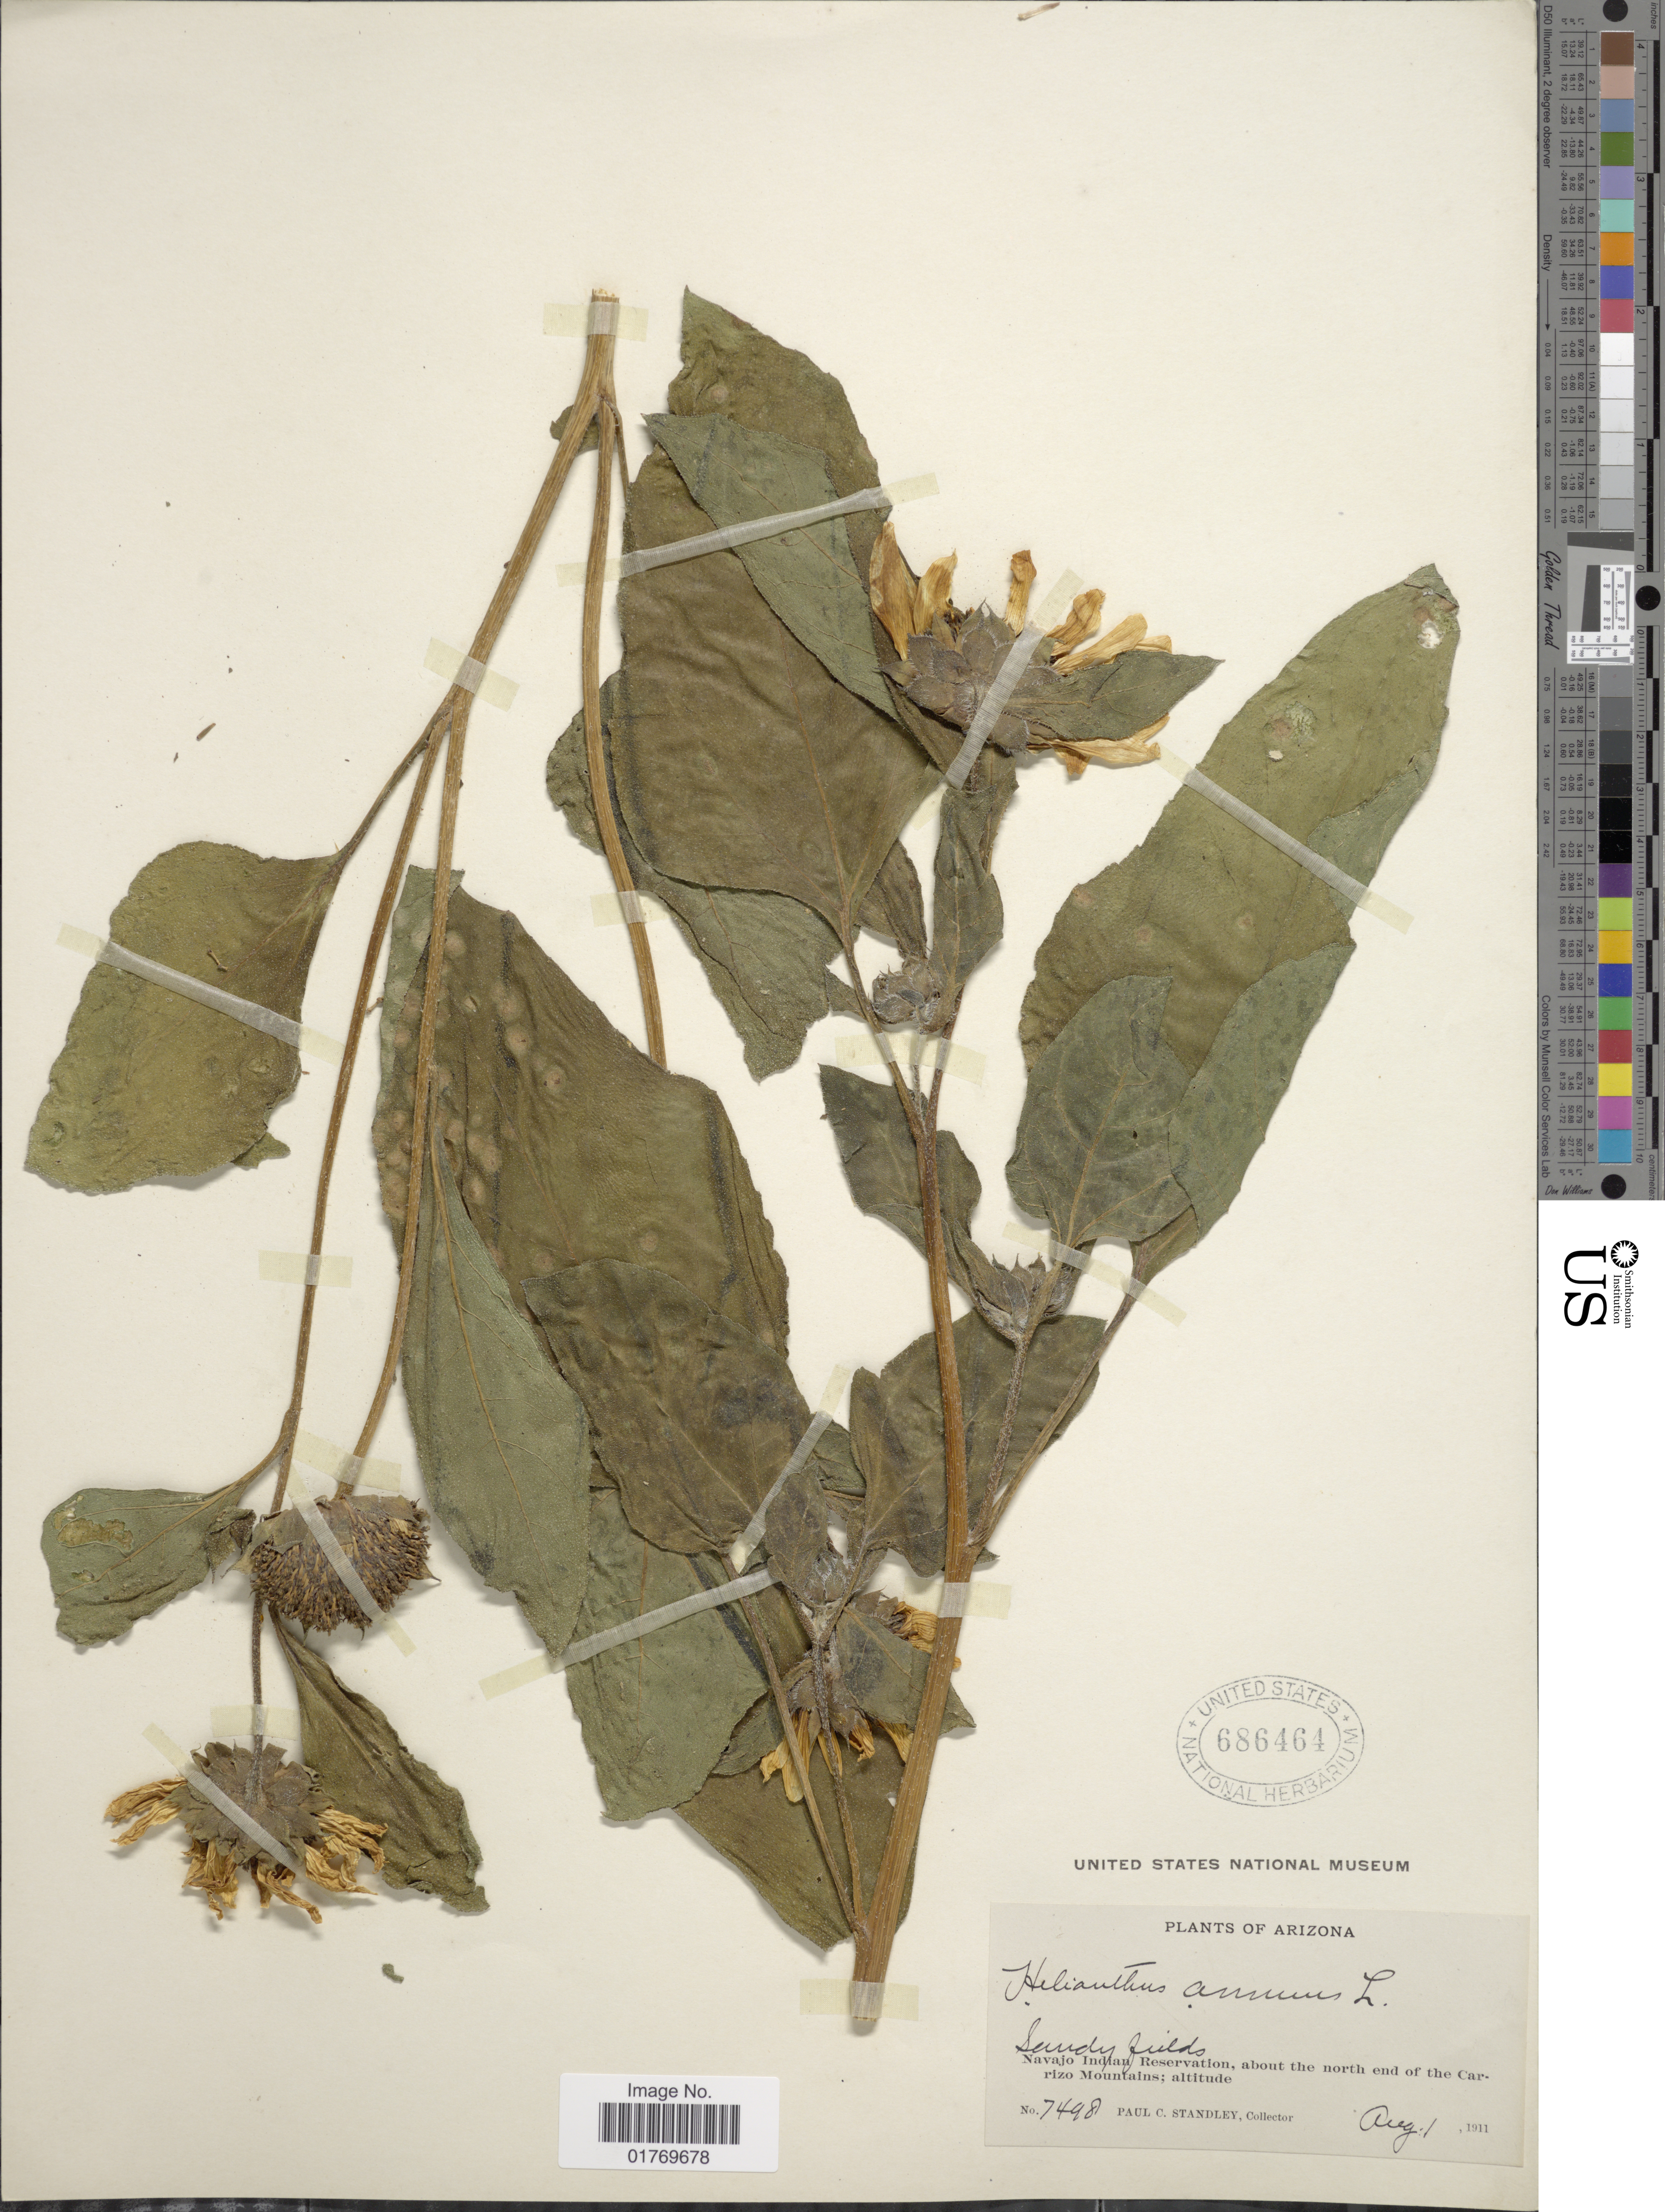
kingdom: Plantae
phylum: Tracheophyta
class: Magnoliopsida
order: Asterales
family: Asteraceae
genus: Helianthus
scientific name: Helianthus annuus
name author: L.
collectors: P. C. Standley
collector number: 7498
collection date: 1911-08-01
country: United States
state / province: Arizona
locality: Navajo Indian Reservation, about the north end of the Carizo Mountains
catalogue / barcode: US 686464